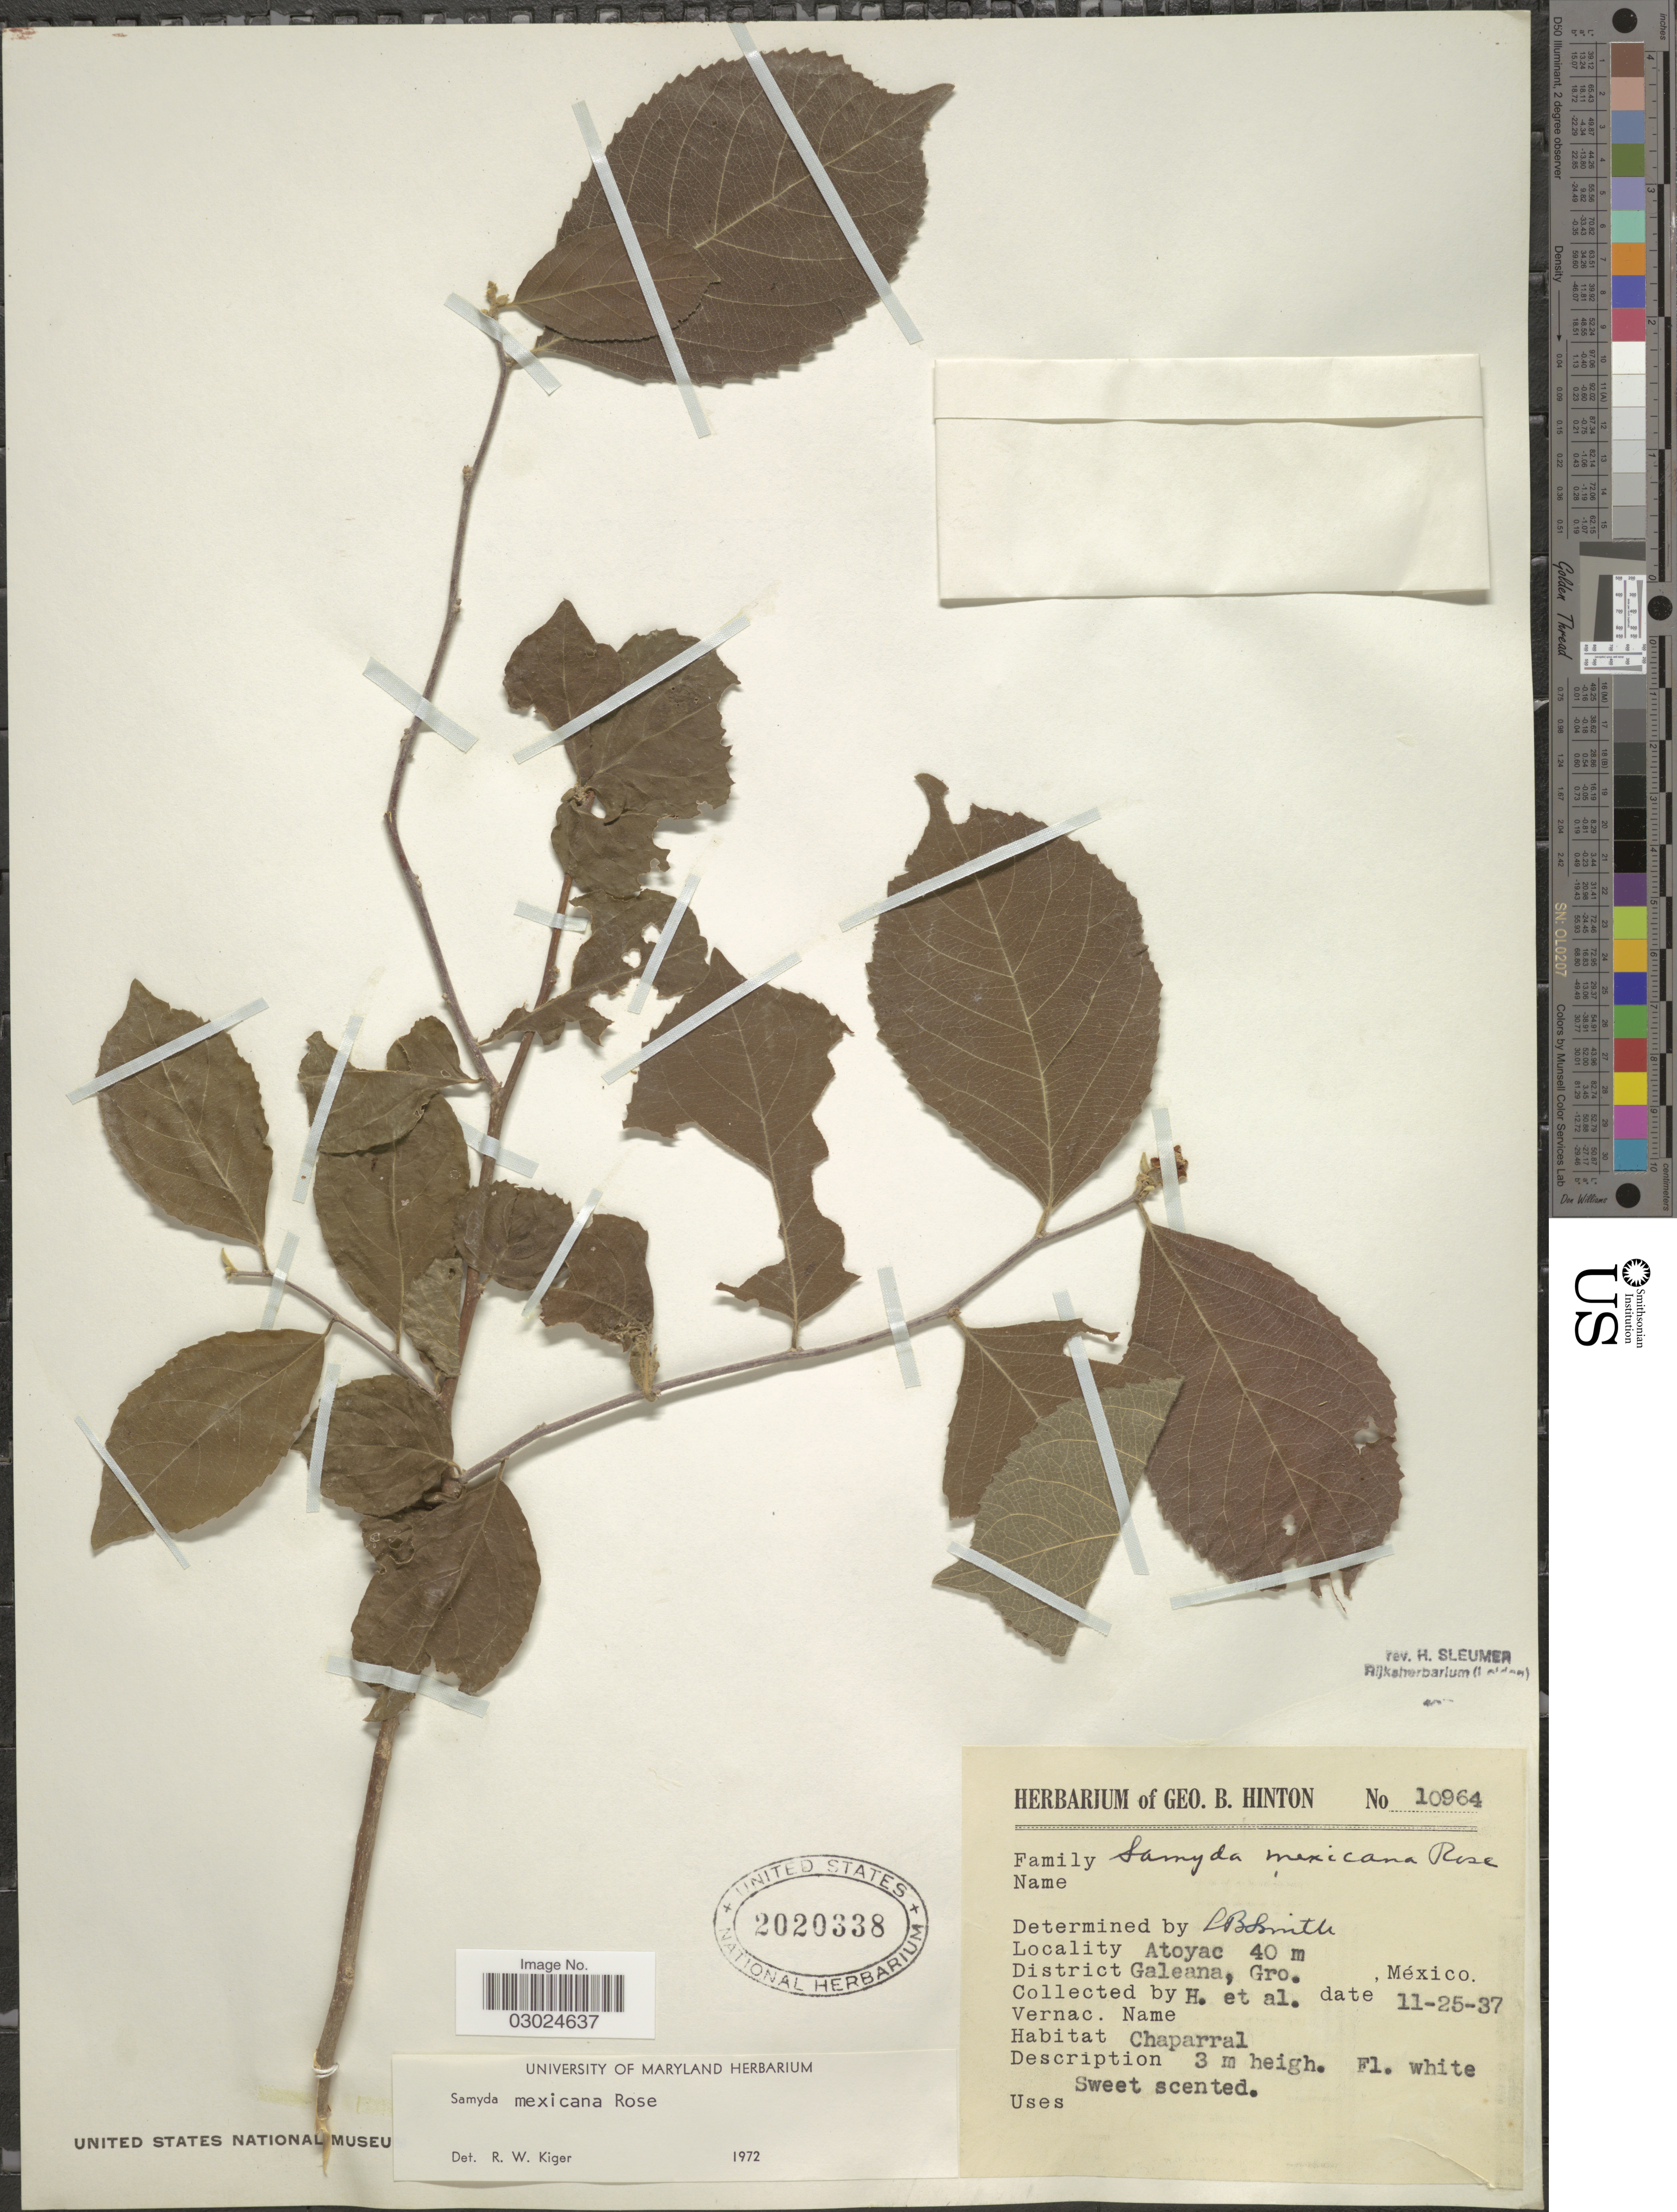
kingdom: Plantae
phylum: Tracheophyta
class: Magnoliopsida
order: Malpighiales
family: Salicaceae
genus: Casearia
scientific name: Casearia mexicana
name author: (Rose) T. Samar. & M.H. Alford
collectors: G. B. Hinton & et al.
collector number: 10964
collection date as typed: Transcribed d/m/y: 25/11/37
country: Mexico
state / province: Guerrero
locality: Atoyac. District Galeana, Gro.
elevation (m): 40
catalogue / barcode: US 2020338